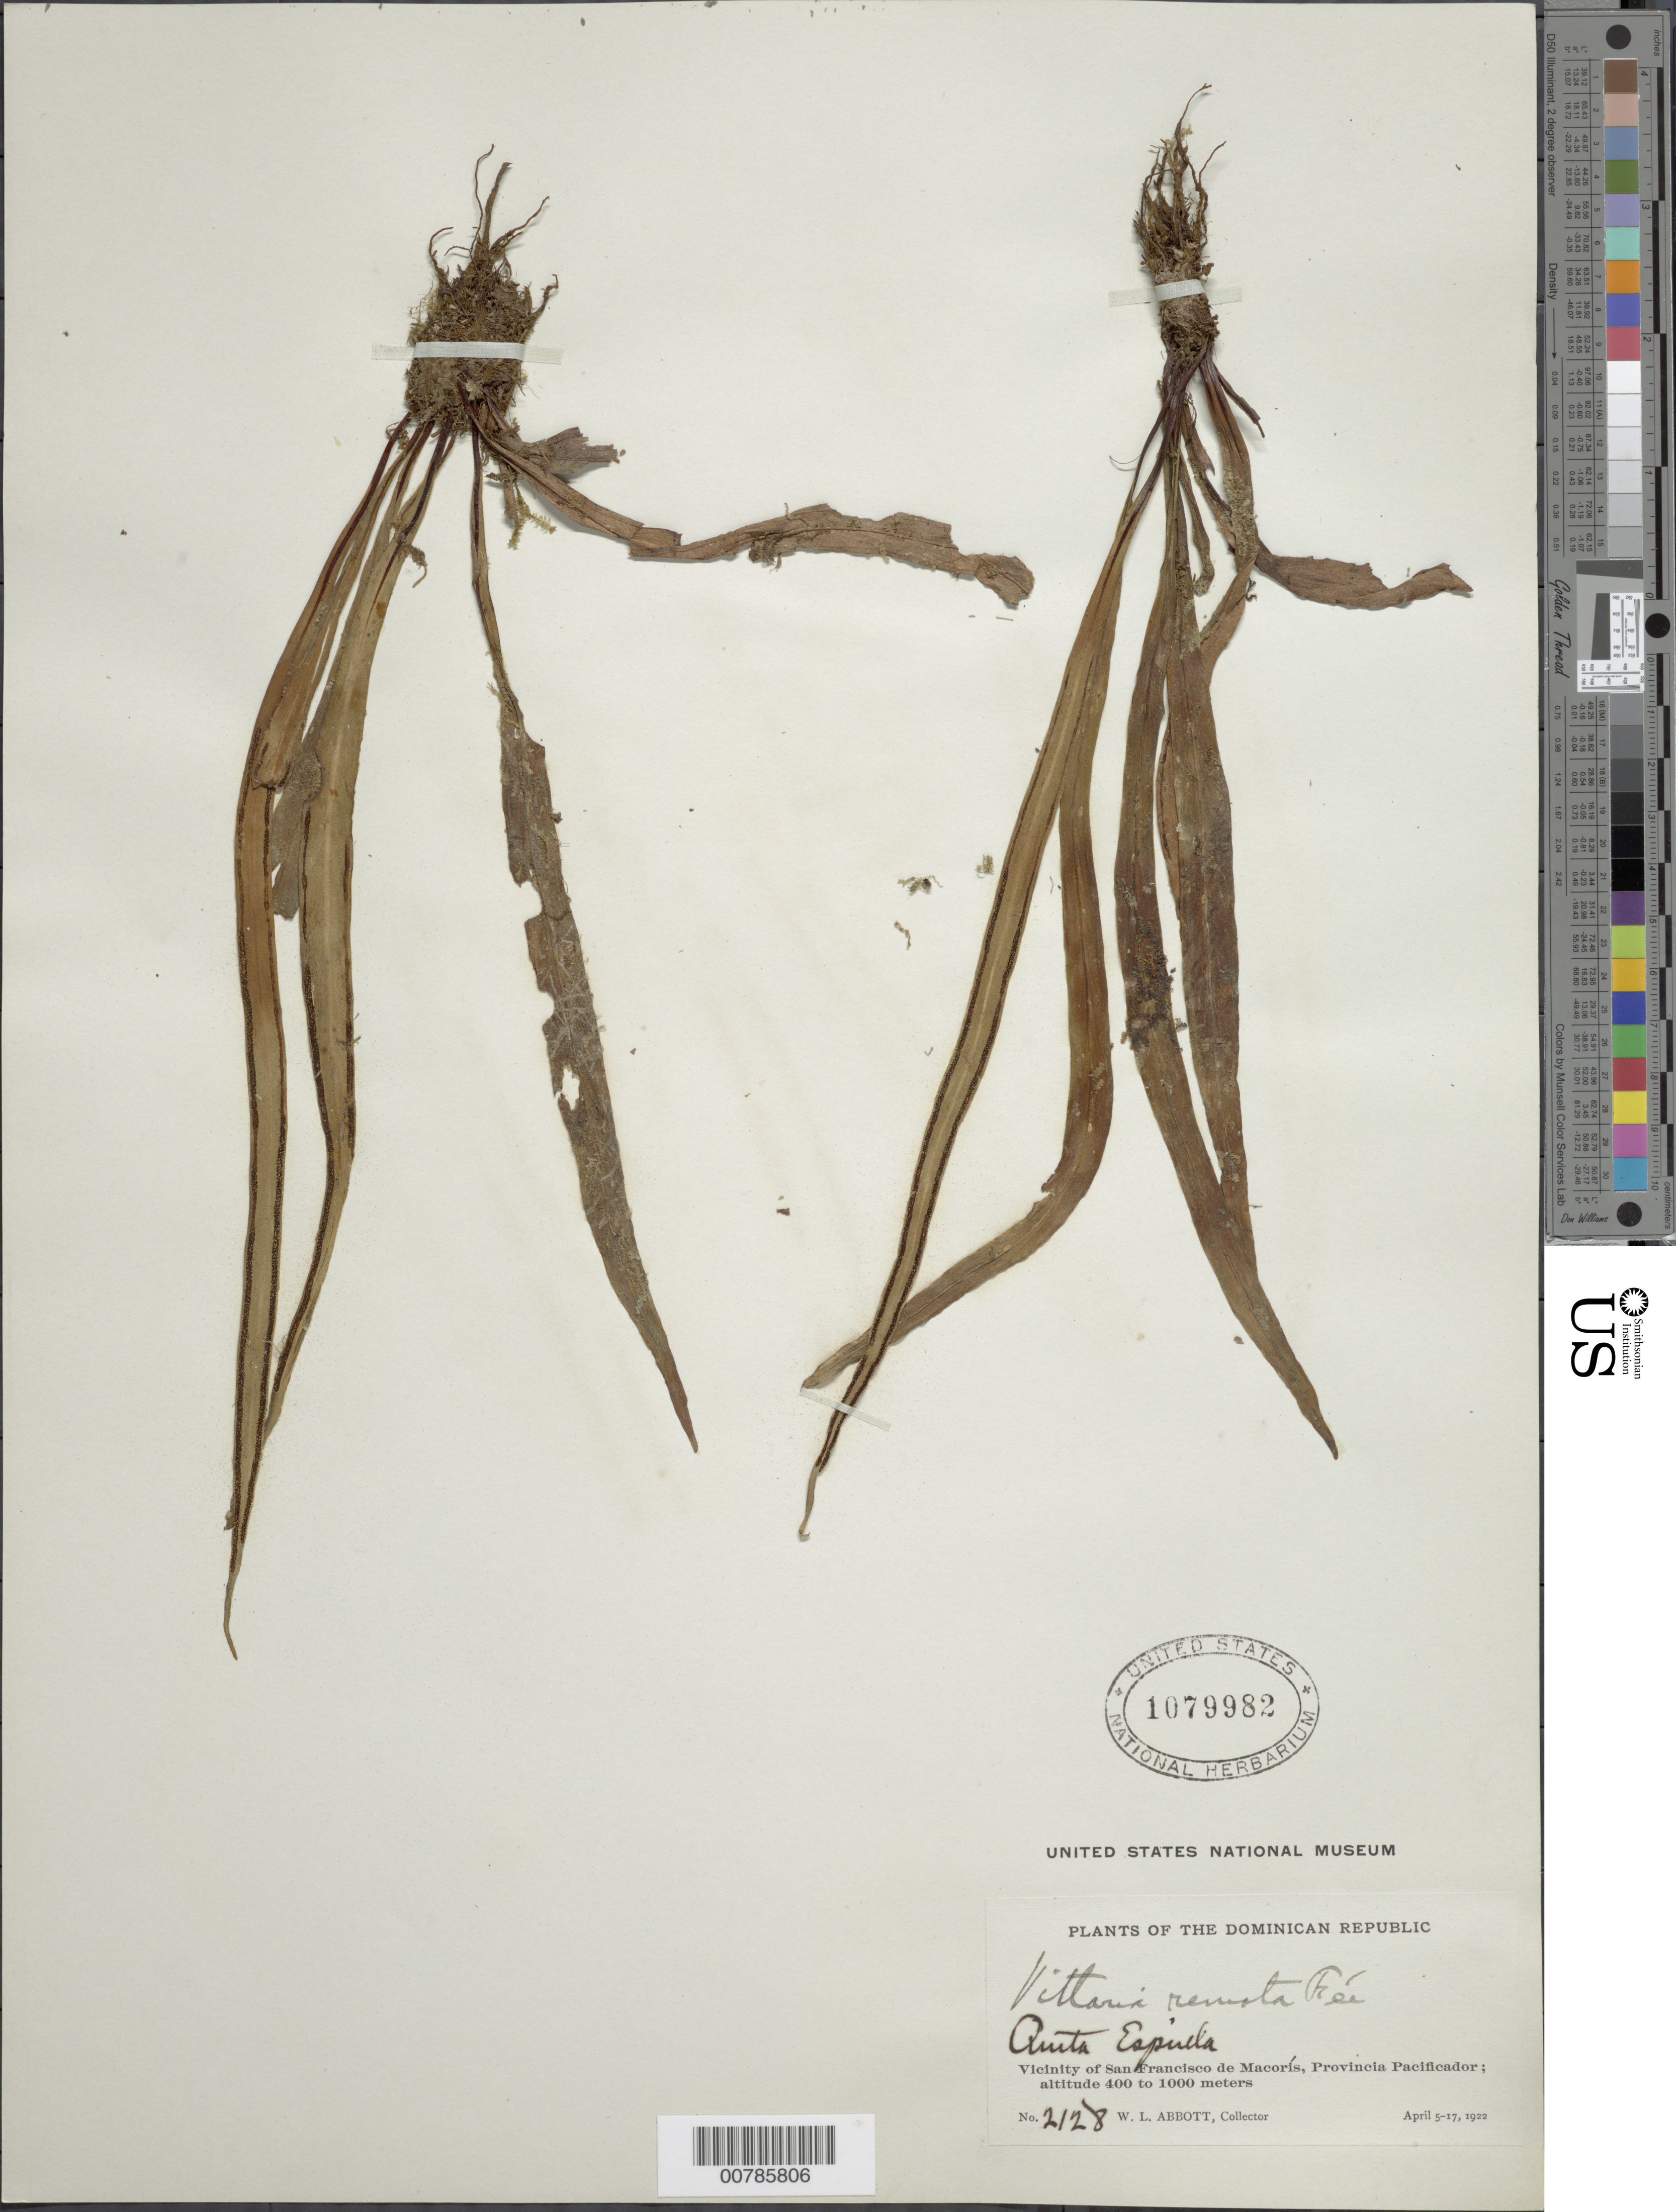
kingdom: Plantae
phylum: Tracheophyta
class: Polypodiopsida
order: Polypodiales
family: Pteridaceae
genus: Radiovittaria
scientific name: Radiovittaria remota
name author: (Fée) E.H. Crane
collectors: W. L. Abbott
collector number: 2128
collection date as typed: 05 Apr 1922 to 17 Apr 1922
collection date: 1922-04-05/1922-04-17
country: Dominican Republic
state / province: Monte Cristi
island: Hispaniola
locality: Prov. Pacificador; vicinity of San Francisco de Macorís, Anita Espuela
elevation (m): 400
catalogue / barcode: US 1079982